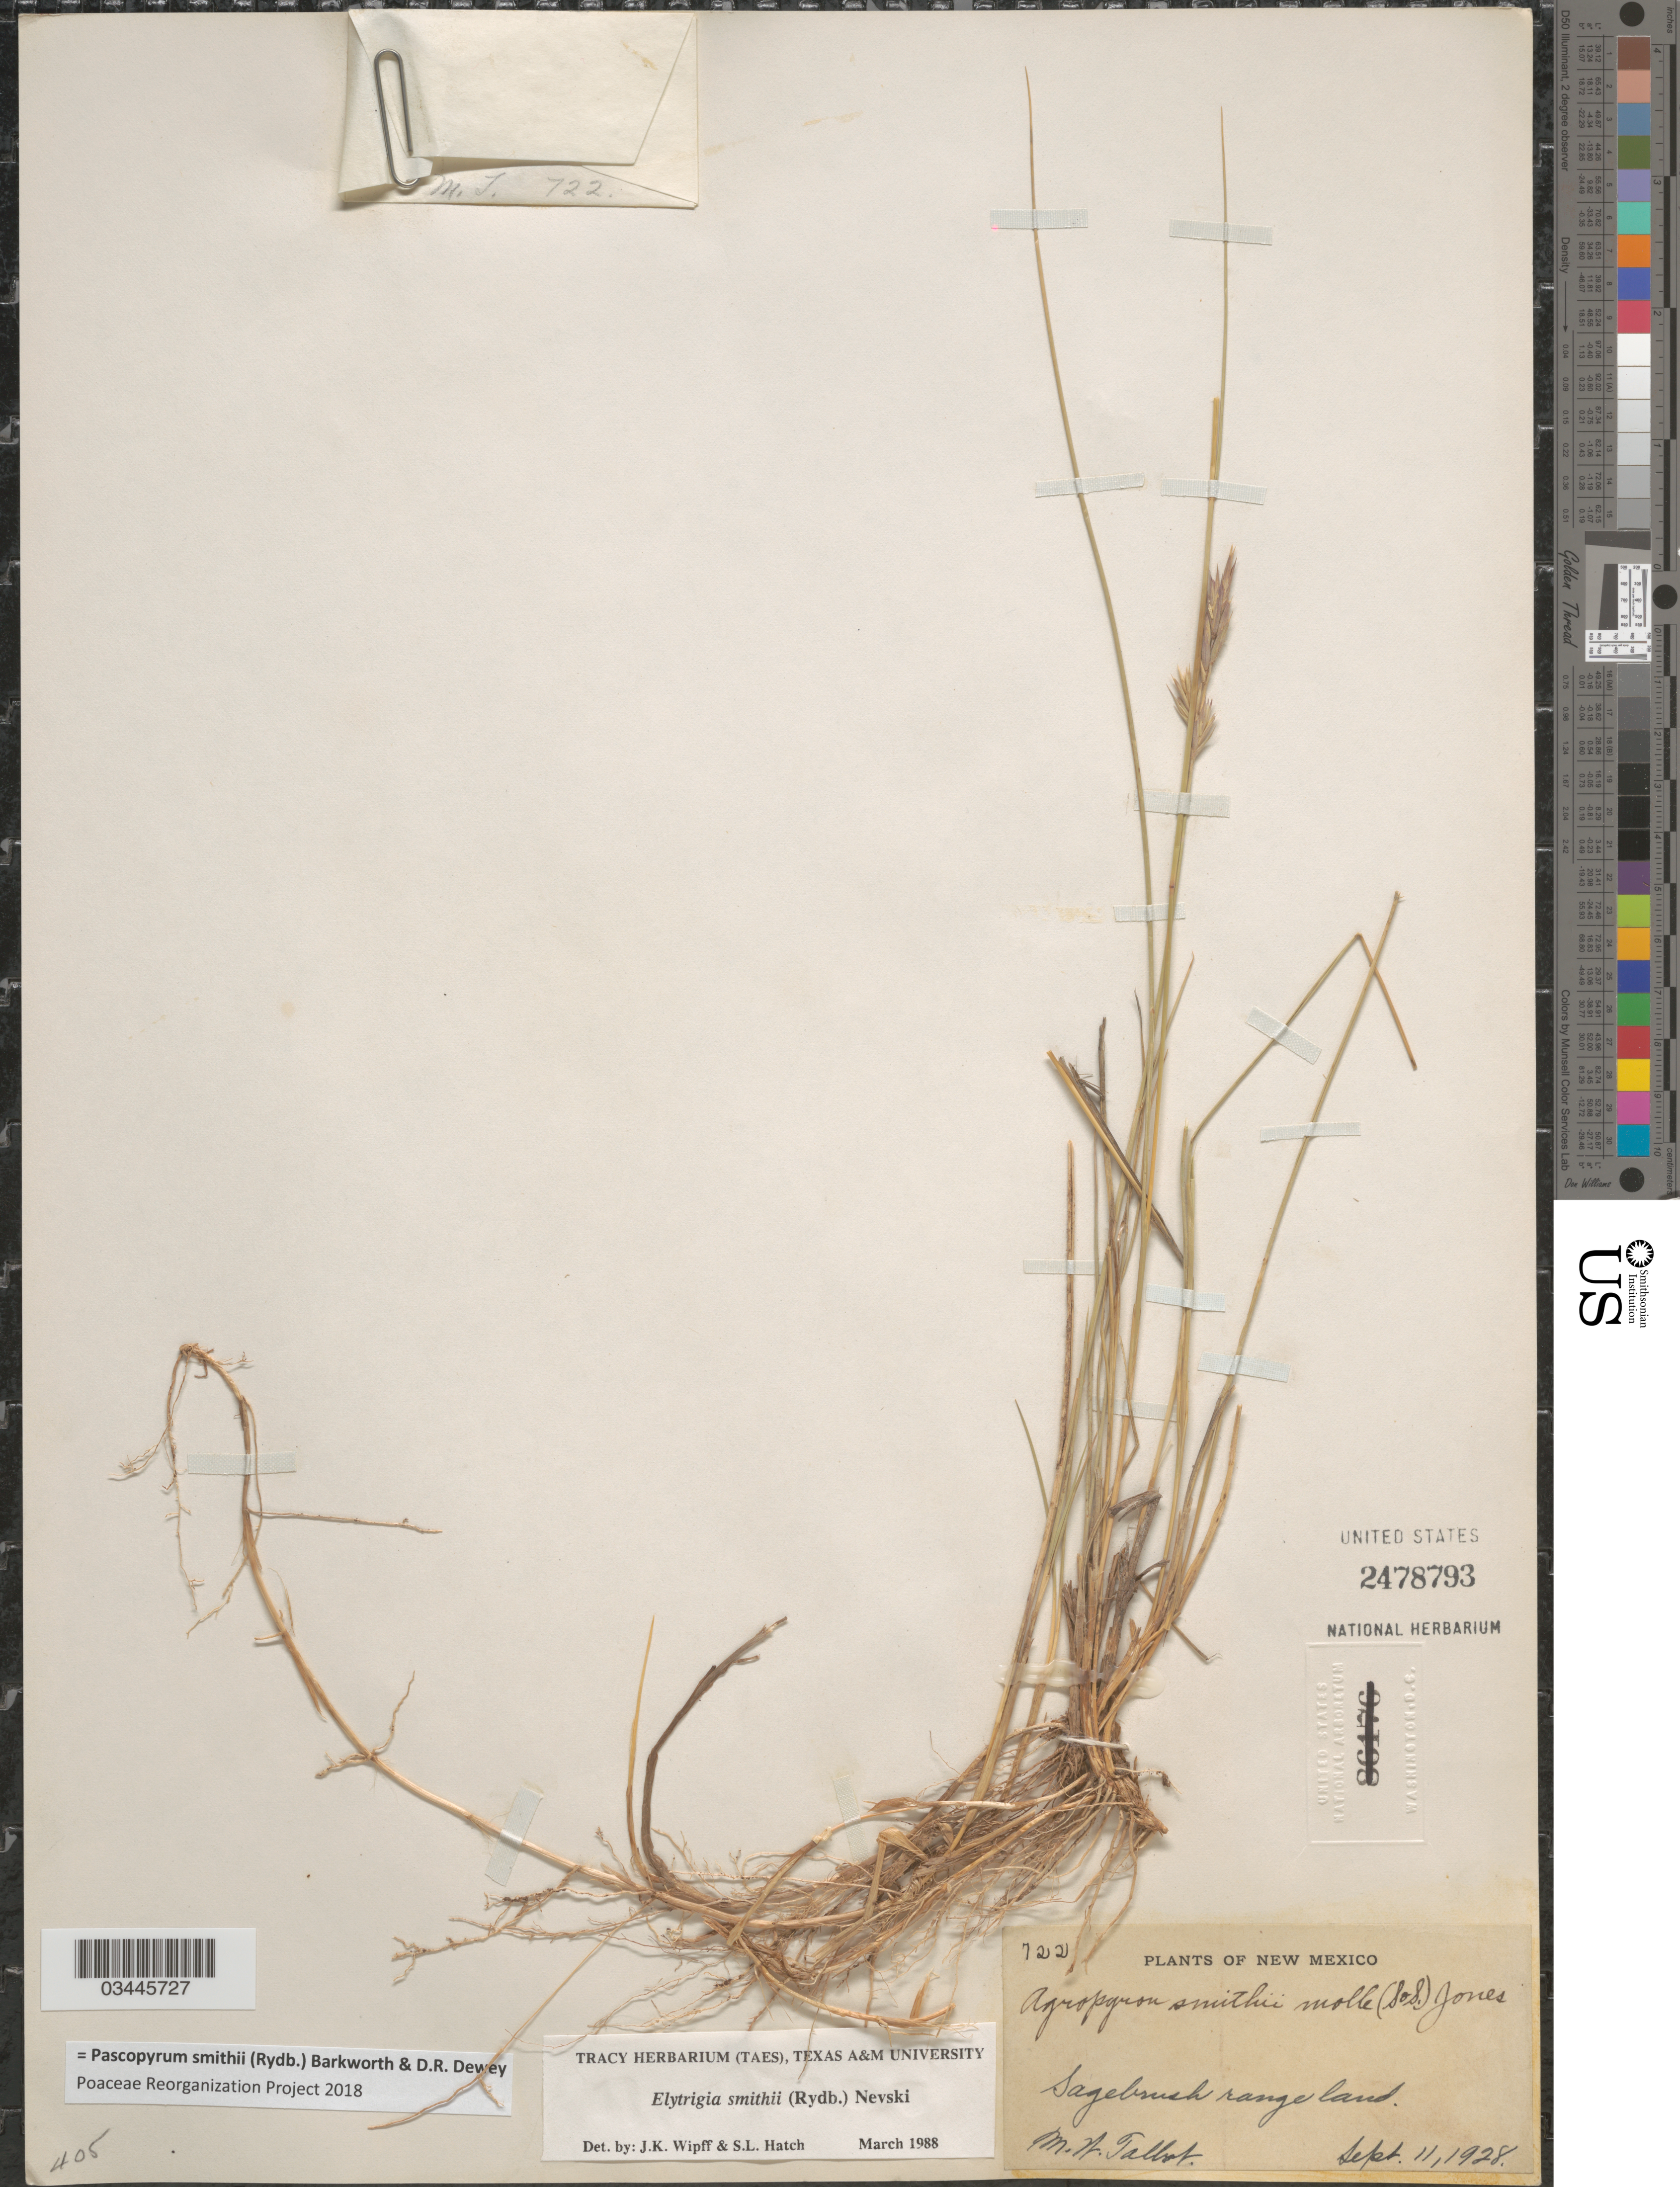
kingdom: Plantae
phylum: Tracheophyta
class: Liliopsida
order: Poales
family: Poaceae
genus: Pascopyrum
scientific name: Pascopyrum smithii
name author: (Rydb.) Barkworth & Dewey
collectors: M. Talbot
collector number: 722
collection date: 1928-09-11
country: United States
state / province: New Mexico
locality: Sagebrush rangeland.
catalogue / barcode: US 2478793